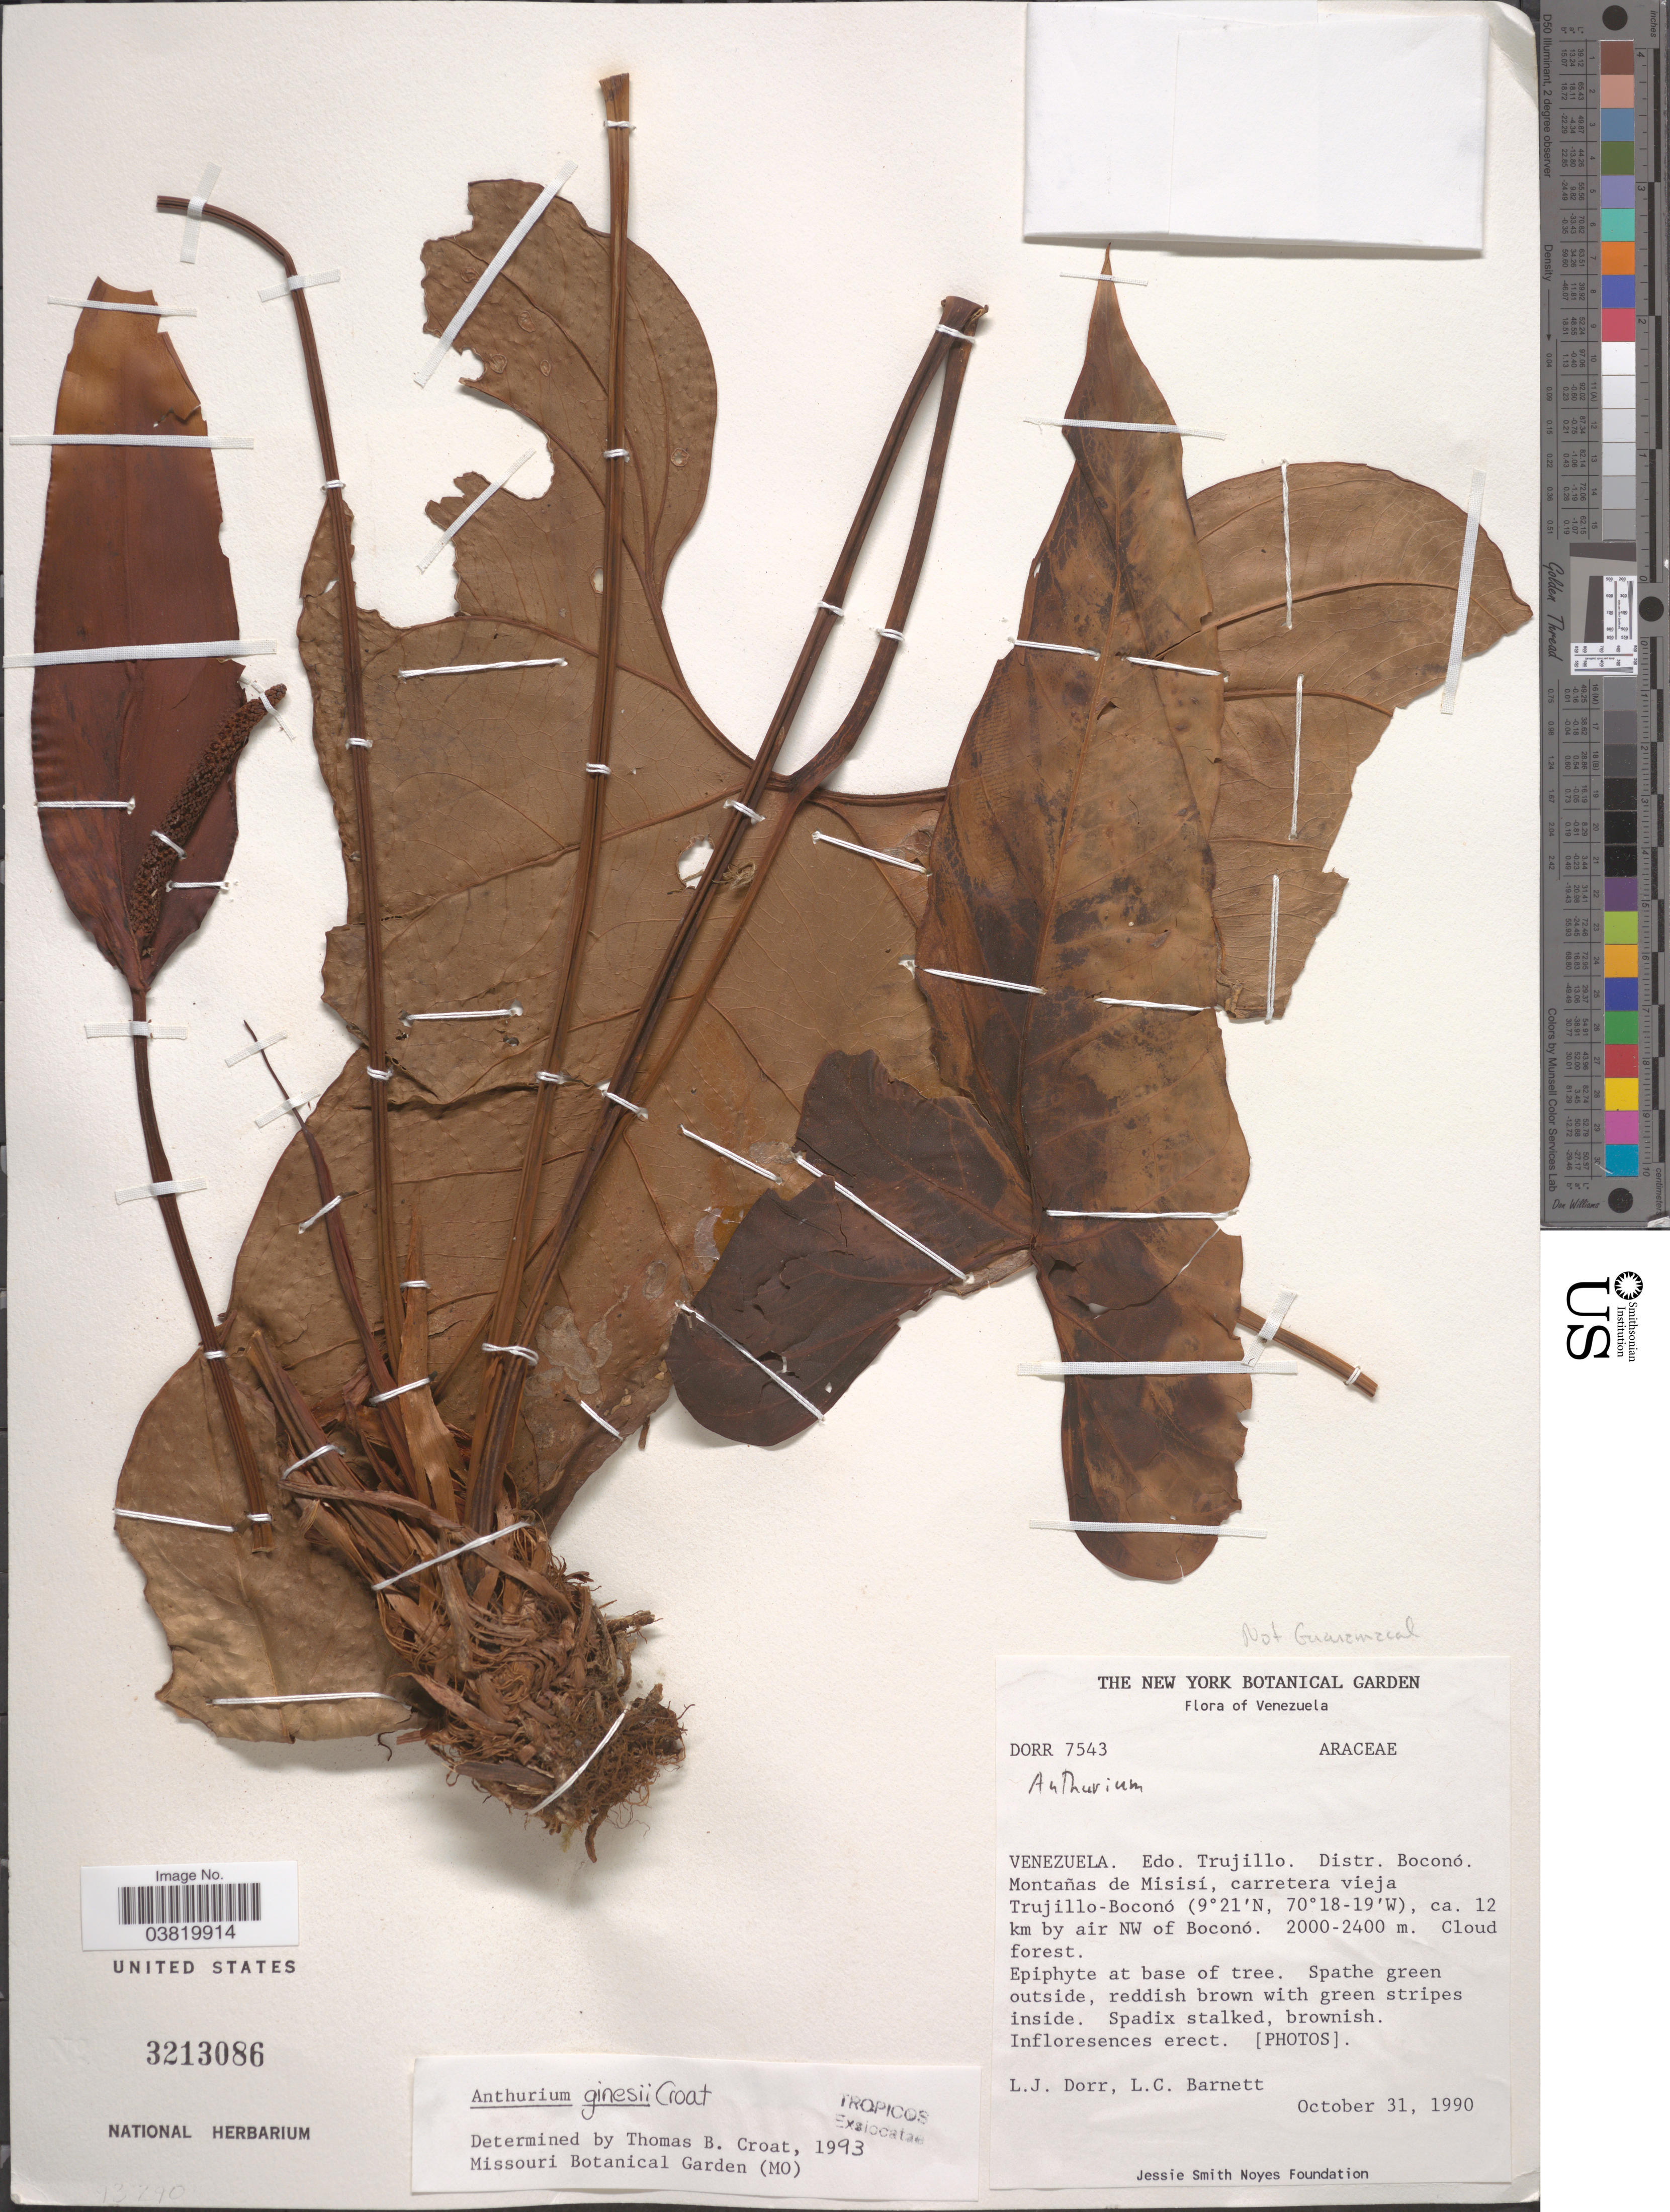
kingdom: Plantae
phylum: Tracheophyta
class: Liliopsida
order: Alismatales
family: Araceae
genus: Anthurium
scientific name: Anthurium ginesii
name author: Croat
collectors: L. J. Dorr & L. C. Barnett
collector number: DORR7543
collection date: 1990-10-31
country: Venezuela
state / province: Trujillo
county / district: Boconó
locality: Montañas de Misisí, carretera vieja Trujillo-Boconó, ca. 12 km by air NW of Boconó.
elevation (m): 2000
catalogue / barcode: US 3213086